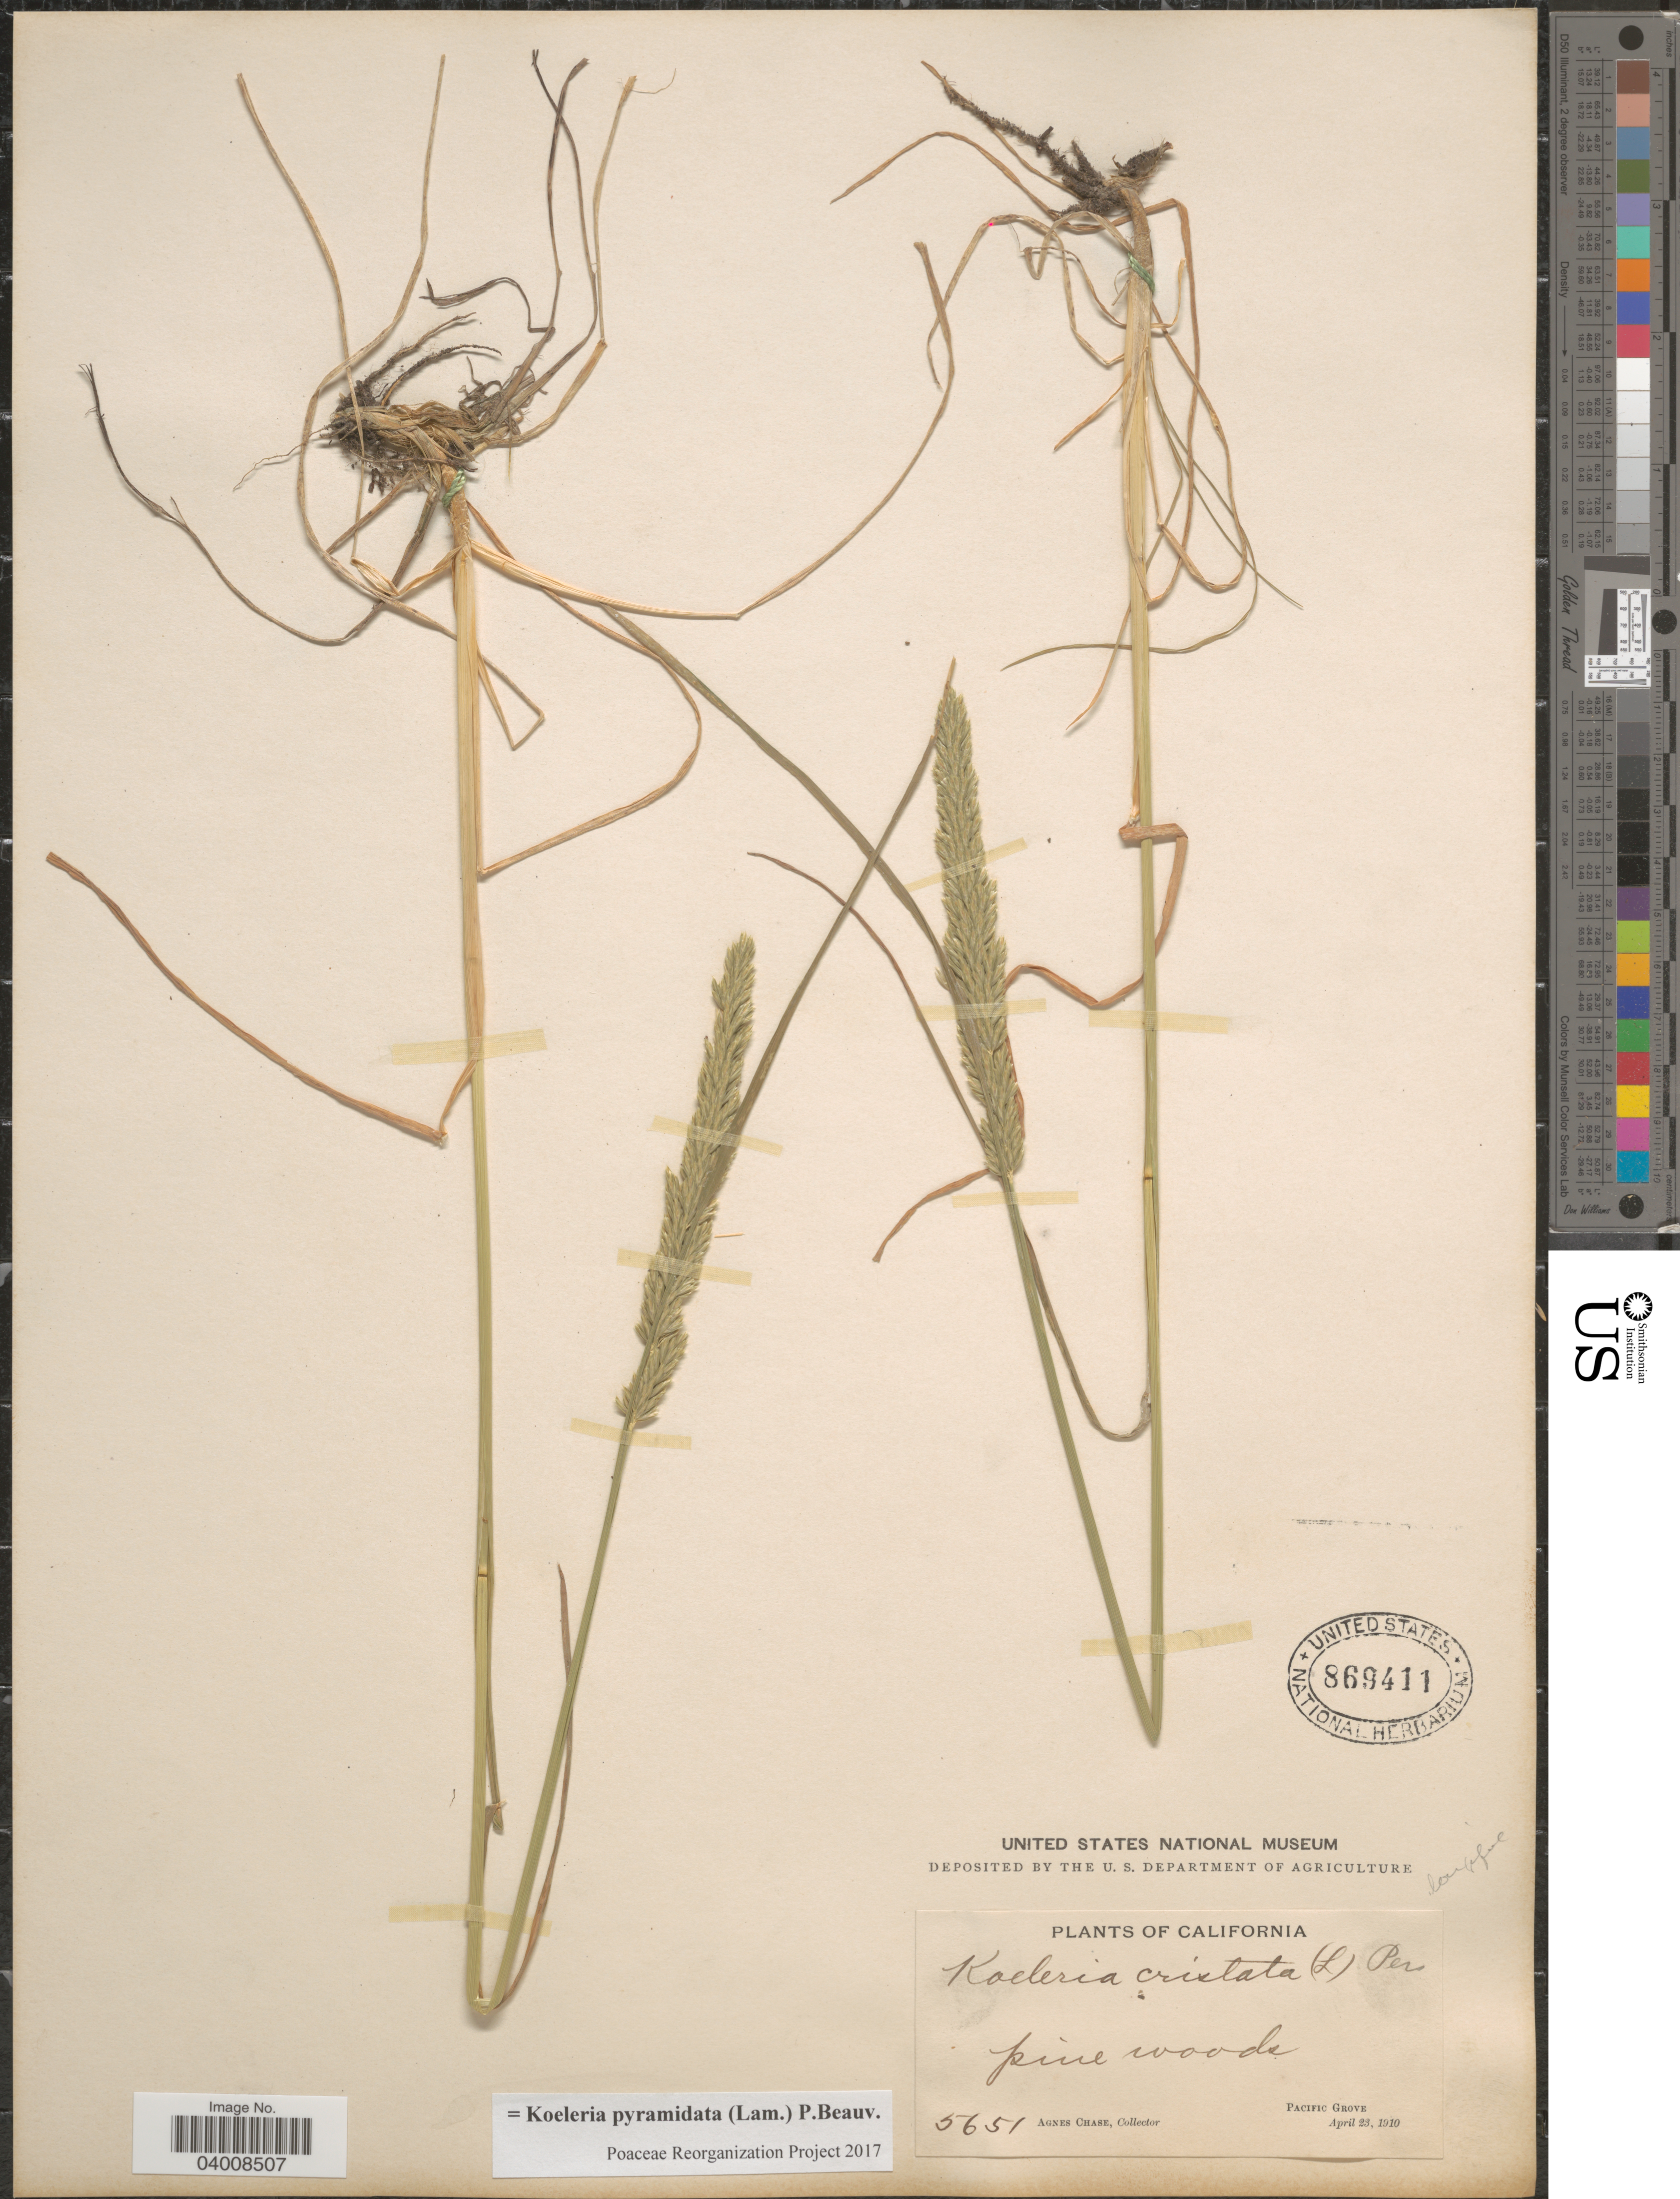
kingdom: Plantae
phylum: Tracheophyta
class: Liliopsida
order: Poales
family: Poaceae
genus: Koeleria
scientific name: Koeleria spicata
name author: (L.) Barberá et al.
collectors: A. Chase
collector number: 5651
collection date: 1910-04-23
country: United States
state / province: California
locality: Pine woods. Pacific Grove.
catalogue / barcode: US 869411